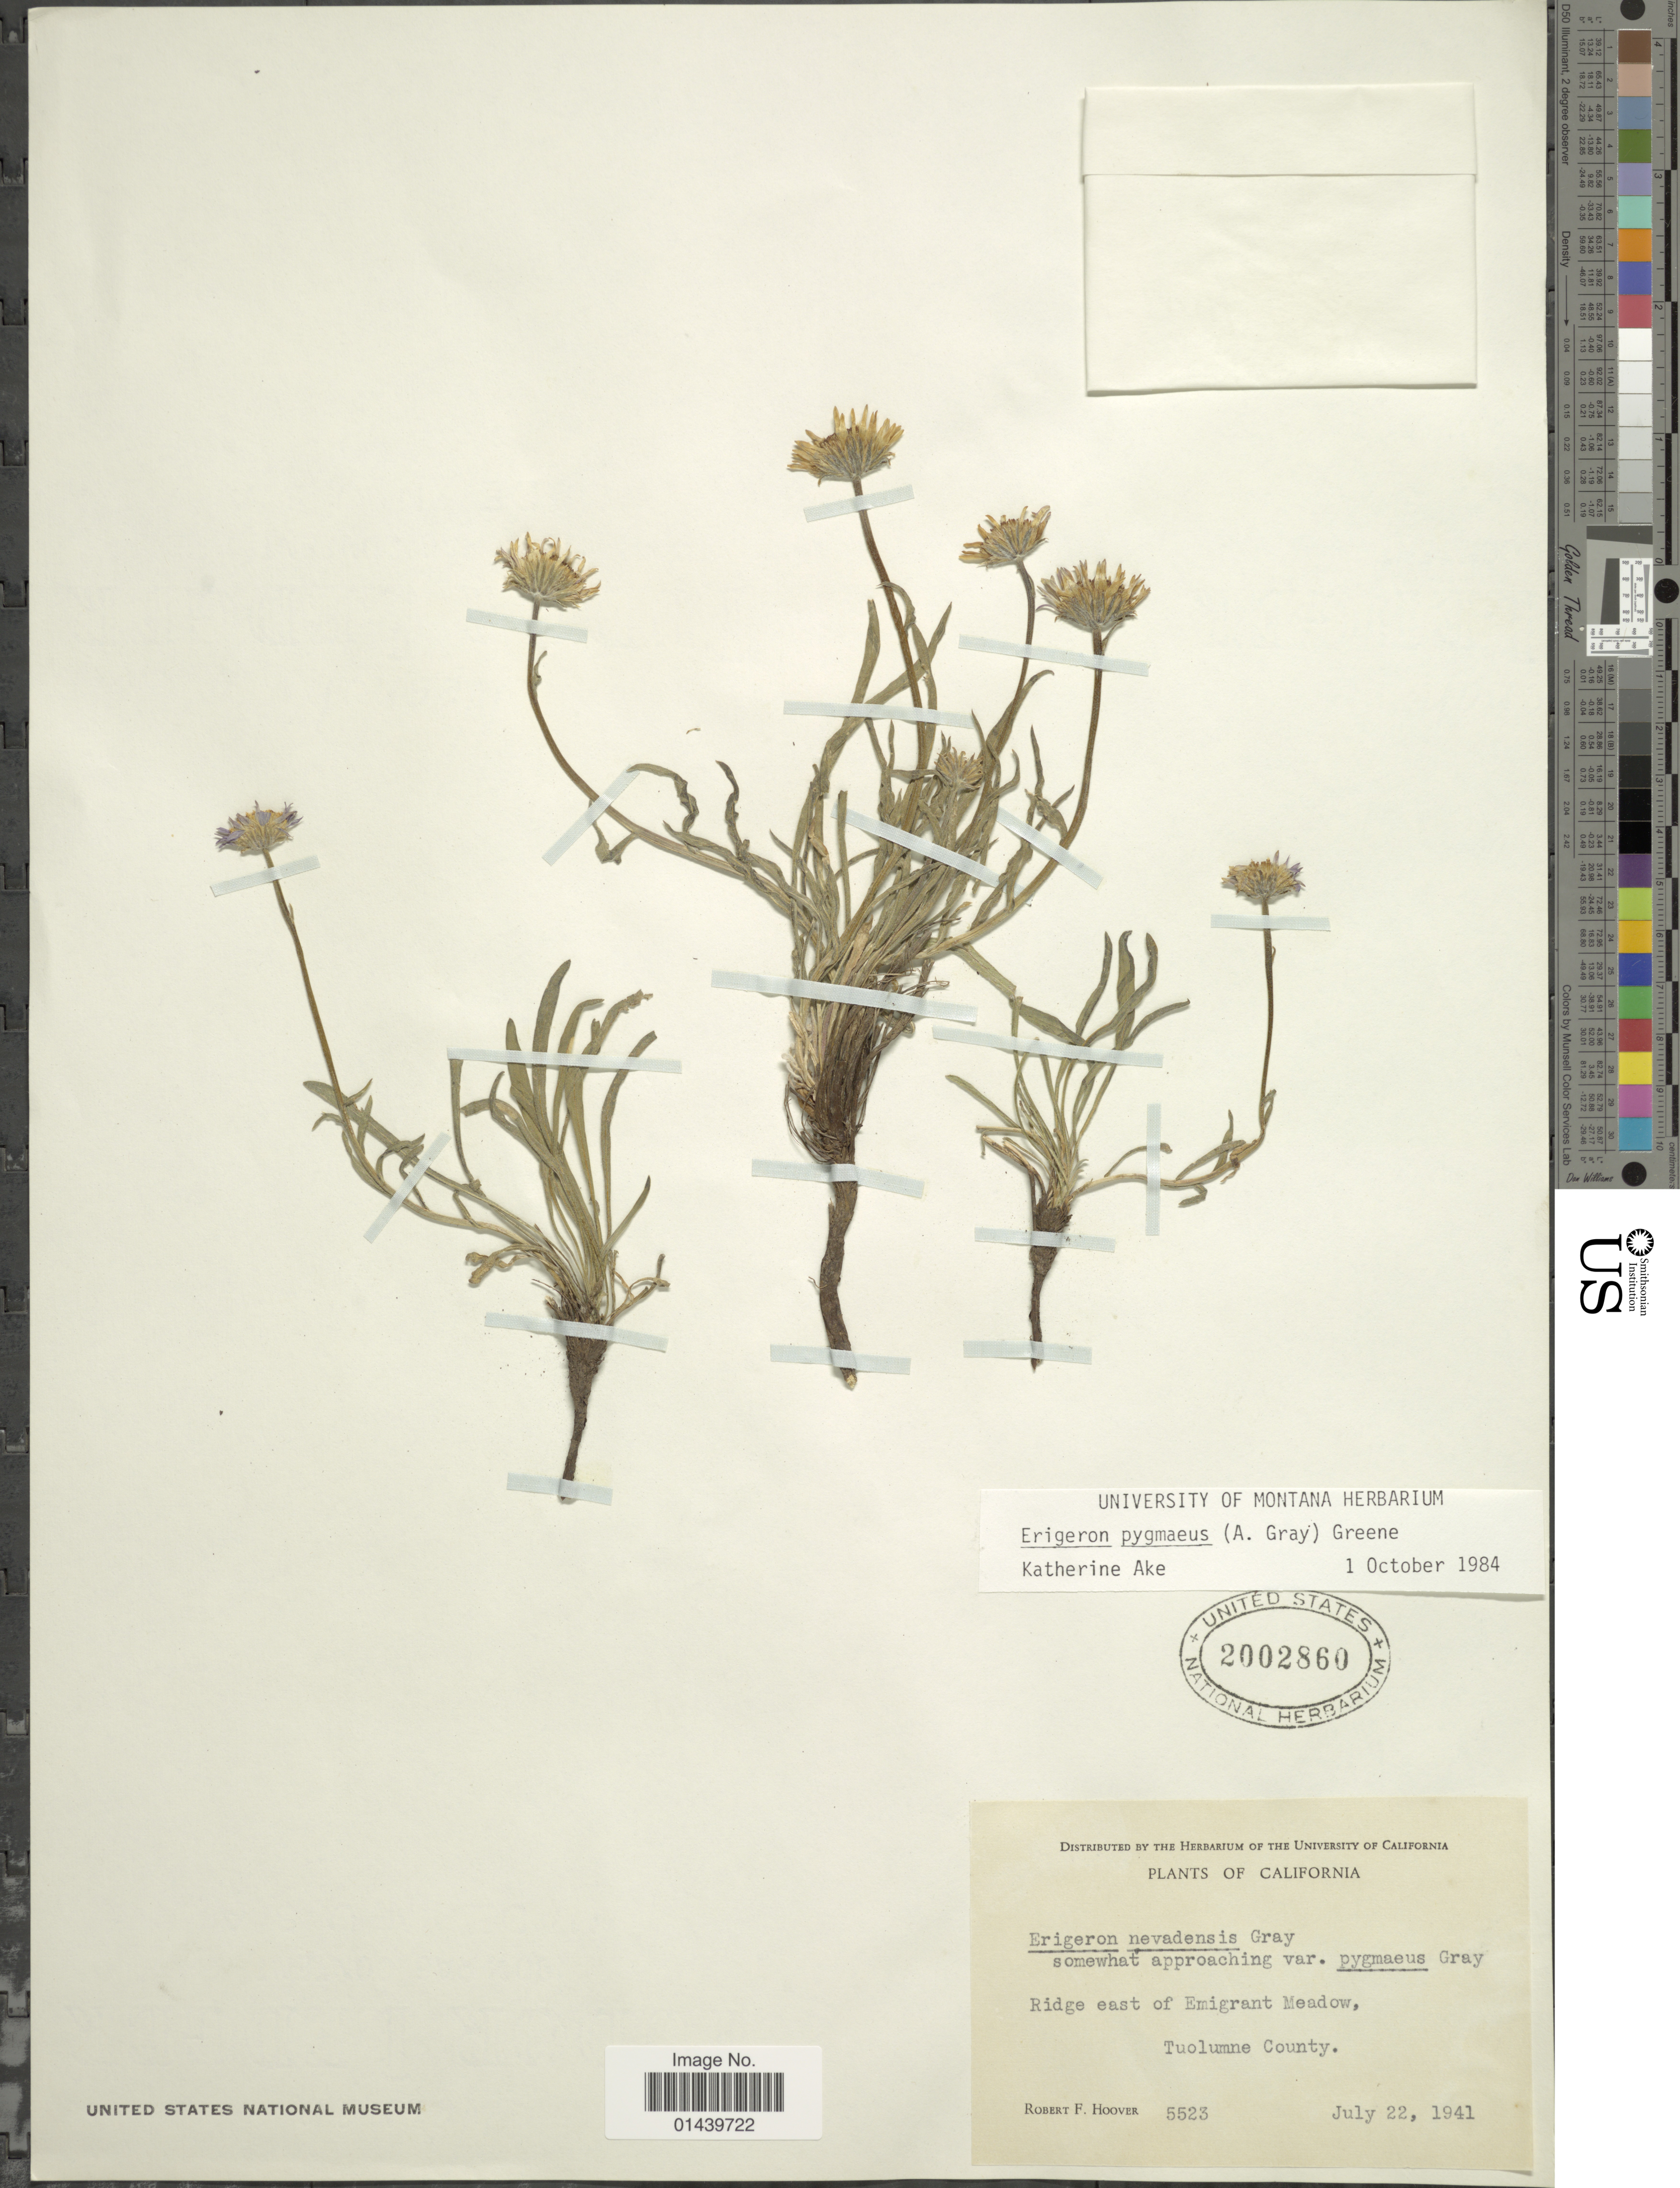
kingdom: Plantae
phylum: Tracheophyta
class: Magnoliopsida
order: Asterales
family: Asteraceae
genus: Erigeron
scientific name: Erigeron pygmaeus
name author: (A. Gray) Greene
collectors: R. F. Hoover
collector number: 5523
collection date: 1941-07-22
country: United States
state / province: California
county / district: Tuolumne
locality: Ridge east of Emigrant Meadow, Tuolumne County.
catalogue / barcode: US 2002860